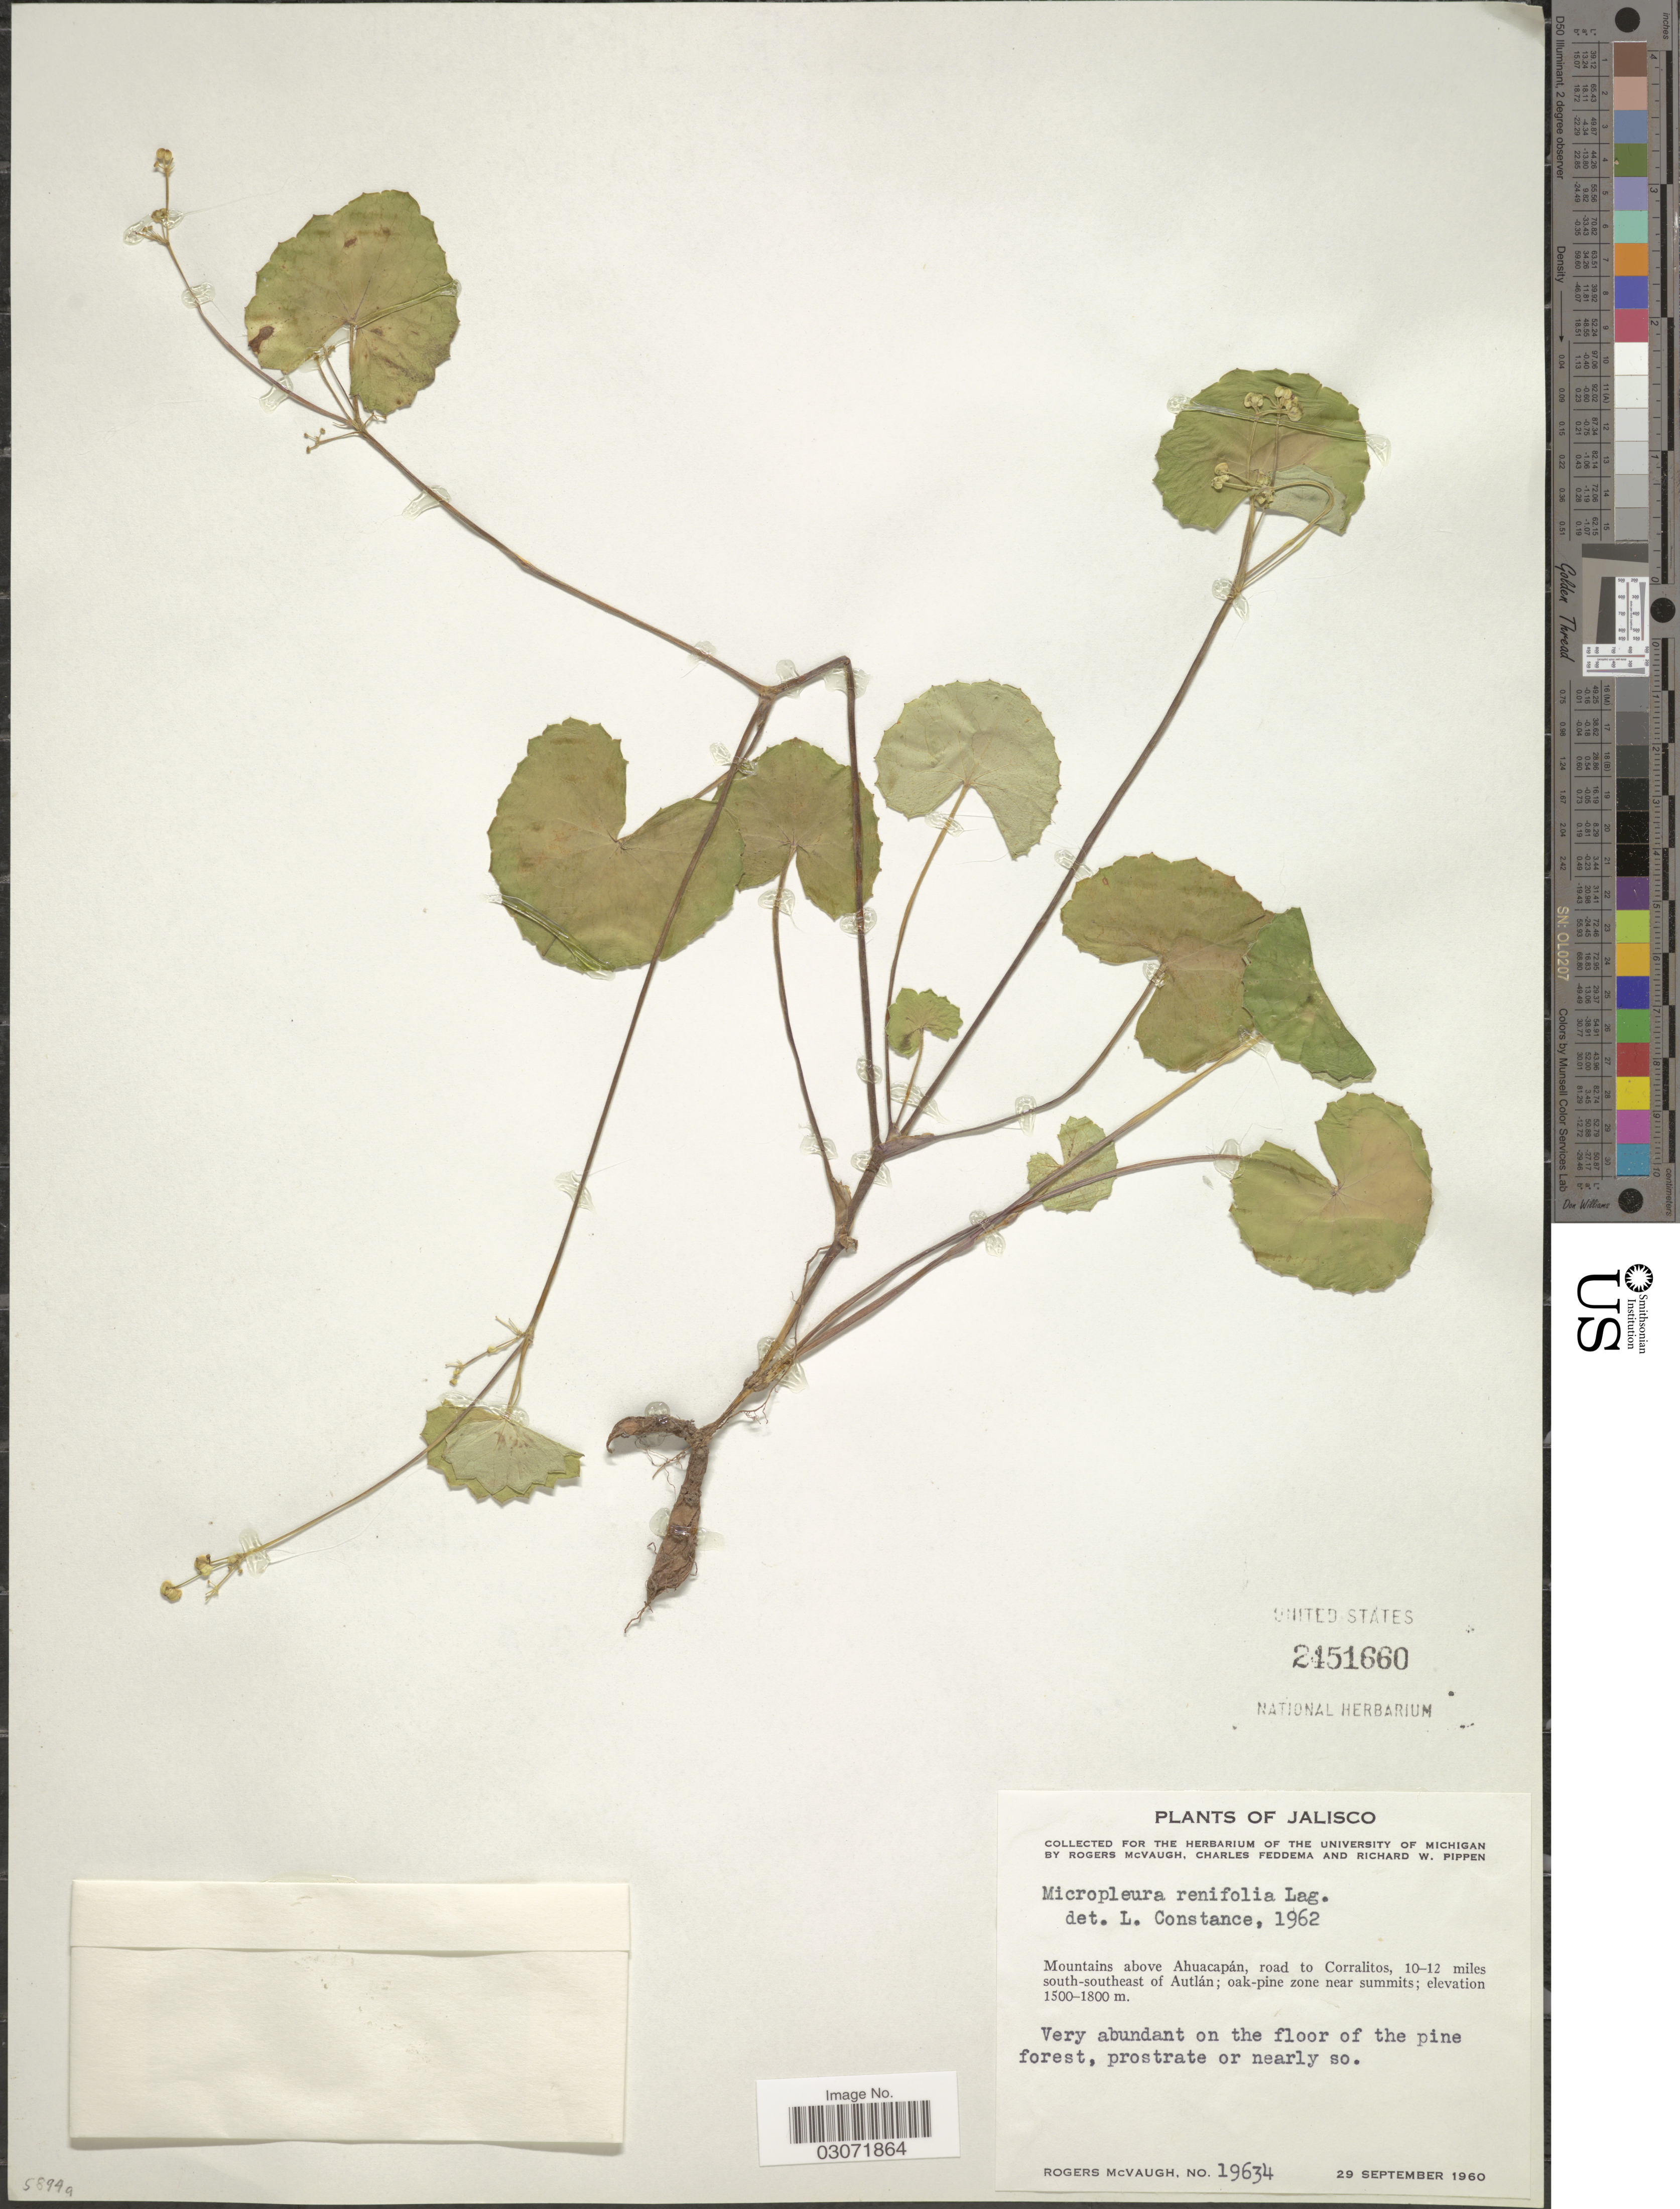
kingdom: Plantae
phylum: Tracheophyta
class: Magnoliopsida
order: Apiales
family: Apiaceae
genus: Micropleura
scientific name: Micropleura renifolia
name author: Lag.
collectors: R. McVaugh, C. Feddema & R. W. Pippen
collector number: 19634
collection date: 1960-09-29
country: Mexico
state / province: Jalisco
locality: Mountains above Ahuacapán, road to Corralitos, 10-12 miles south-southeast of Autlán.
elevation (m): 1500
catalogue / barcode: US 2451660